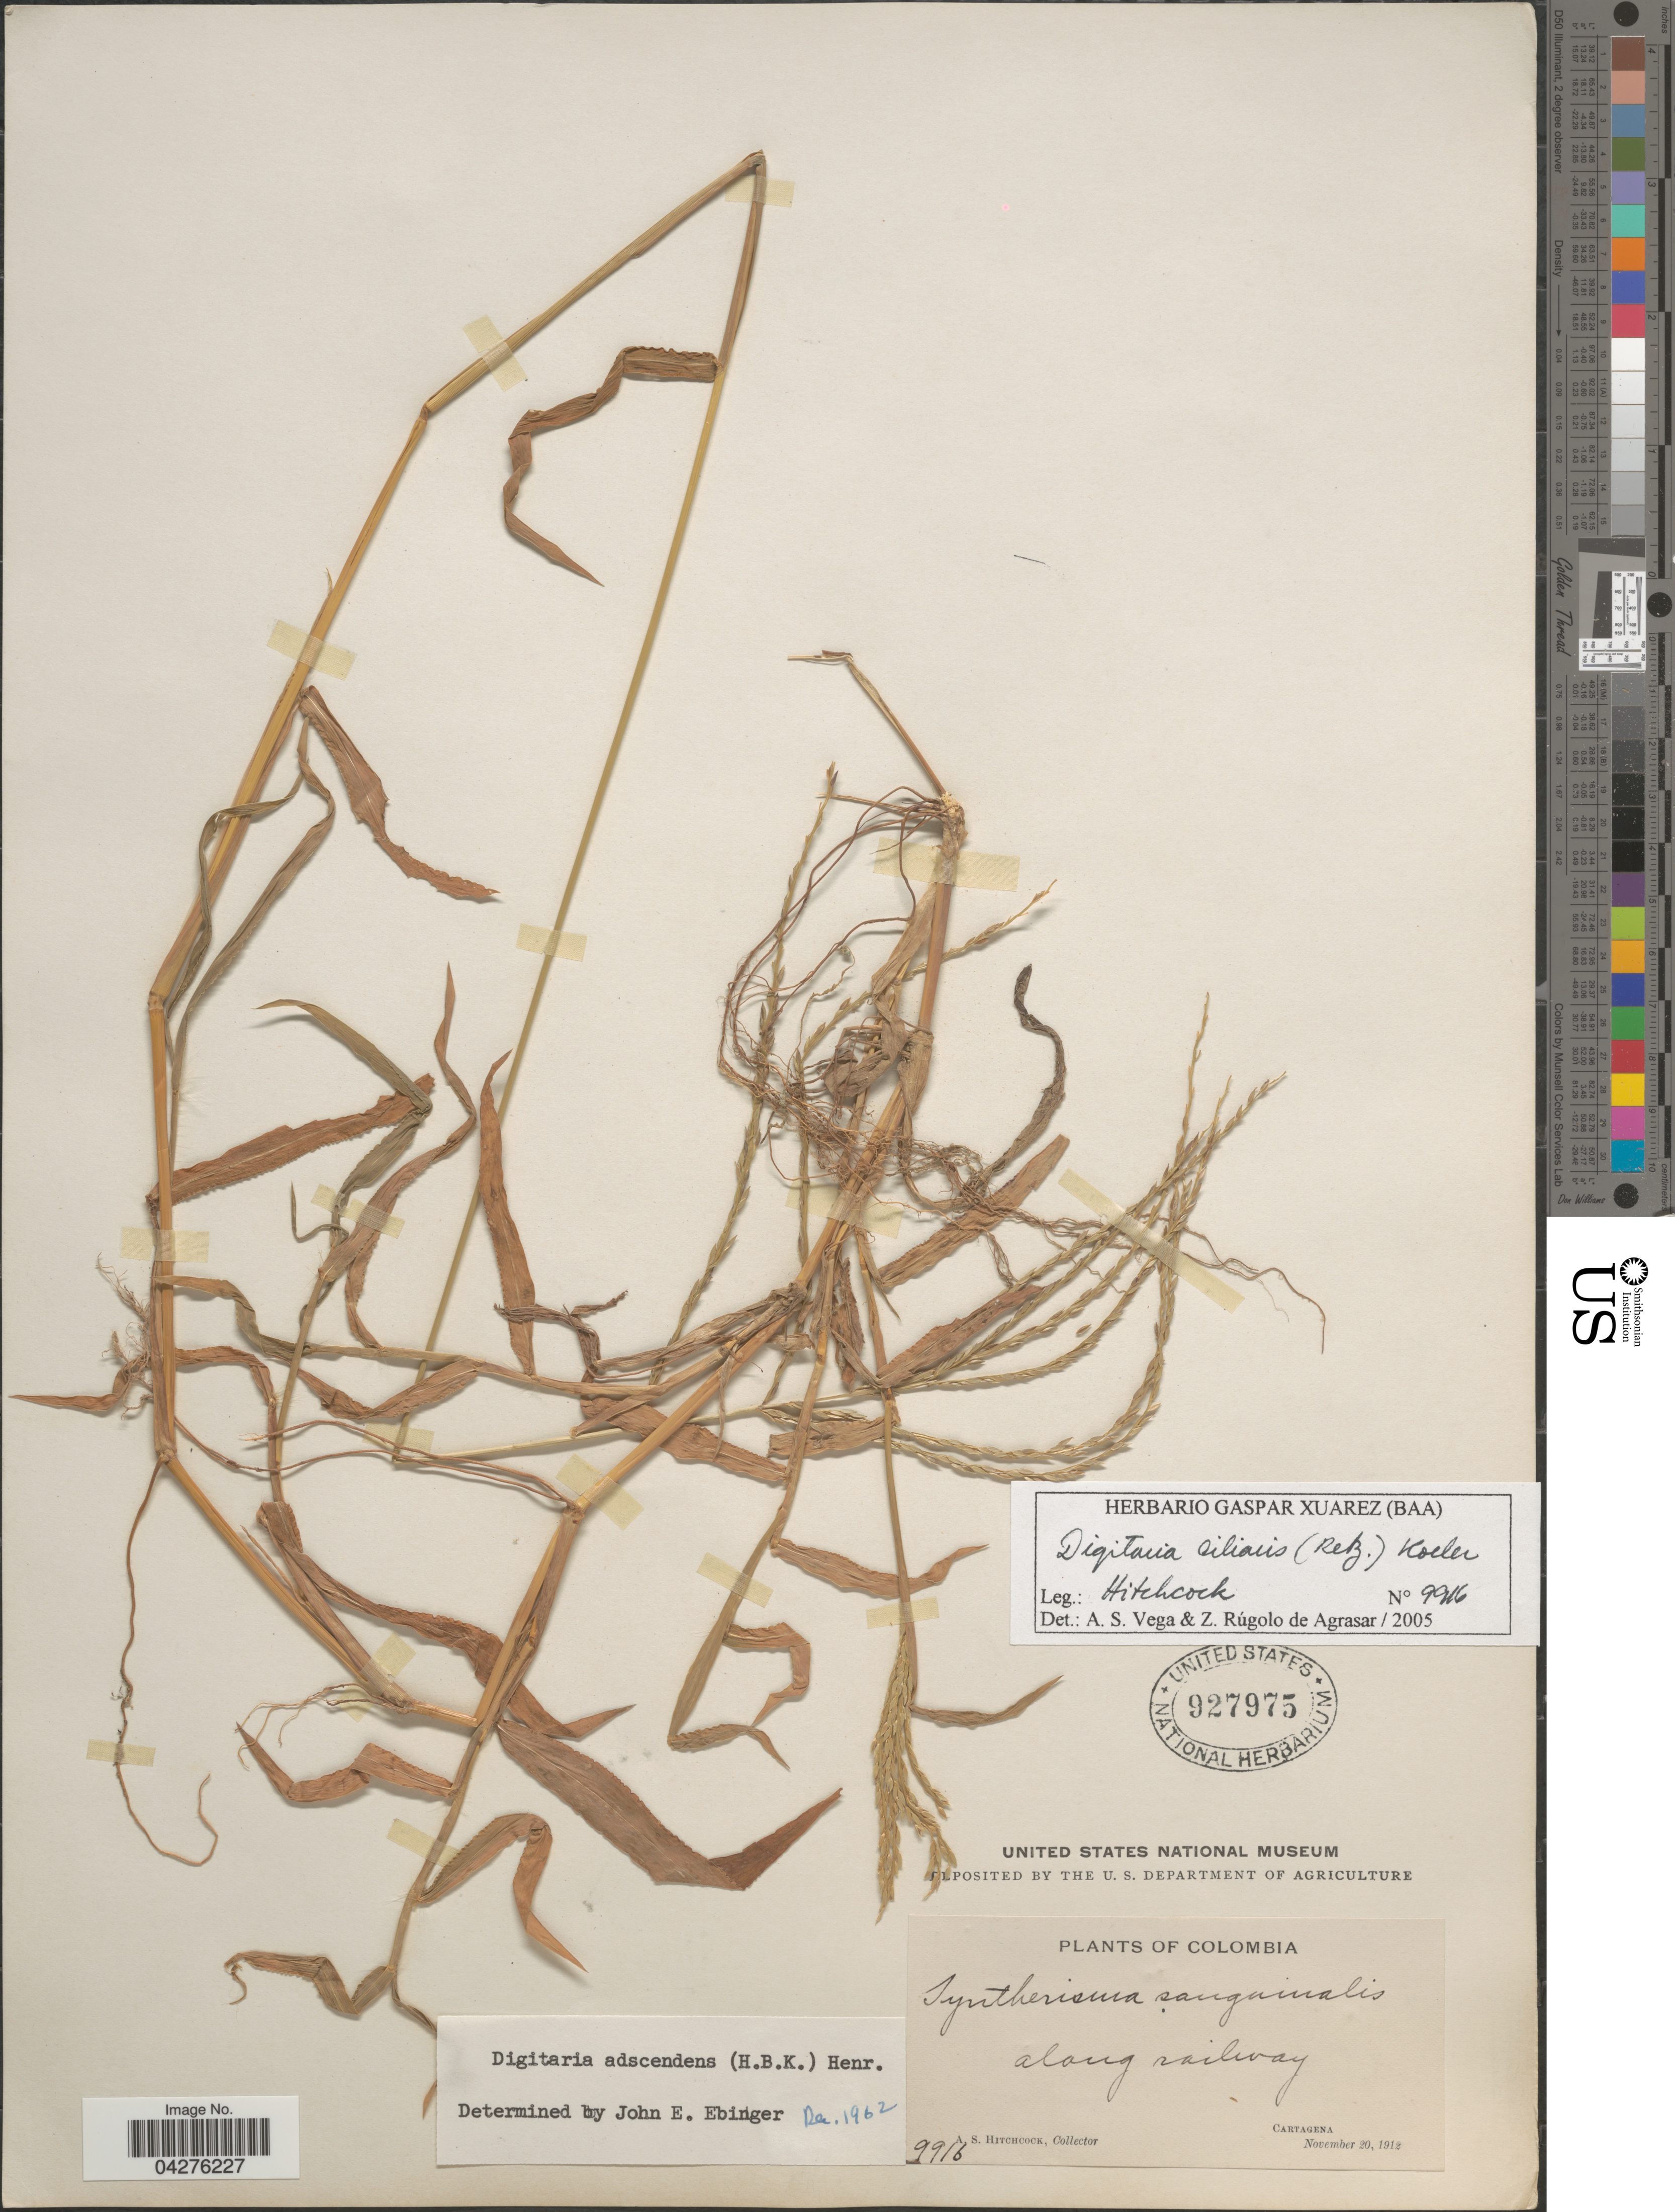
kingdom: Plantae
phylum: Tracheophyta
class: Liliopsida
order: Poales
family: Poaceae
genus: Digitaria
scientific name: Digitaria ciliaris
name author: (Retz.) Koeler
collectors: A. S. Hitchcock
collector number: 9916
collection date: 1912-11-20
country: Colombia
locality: Along railway. Cartagena.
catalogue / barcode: US 927975